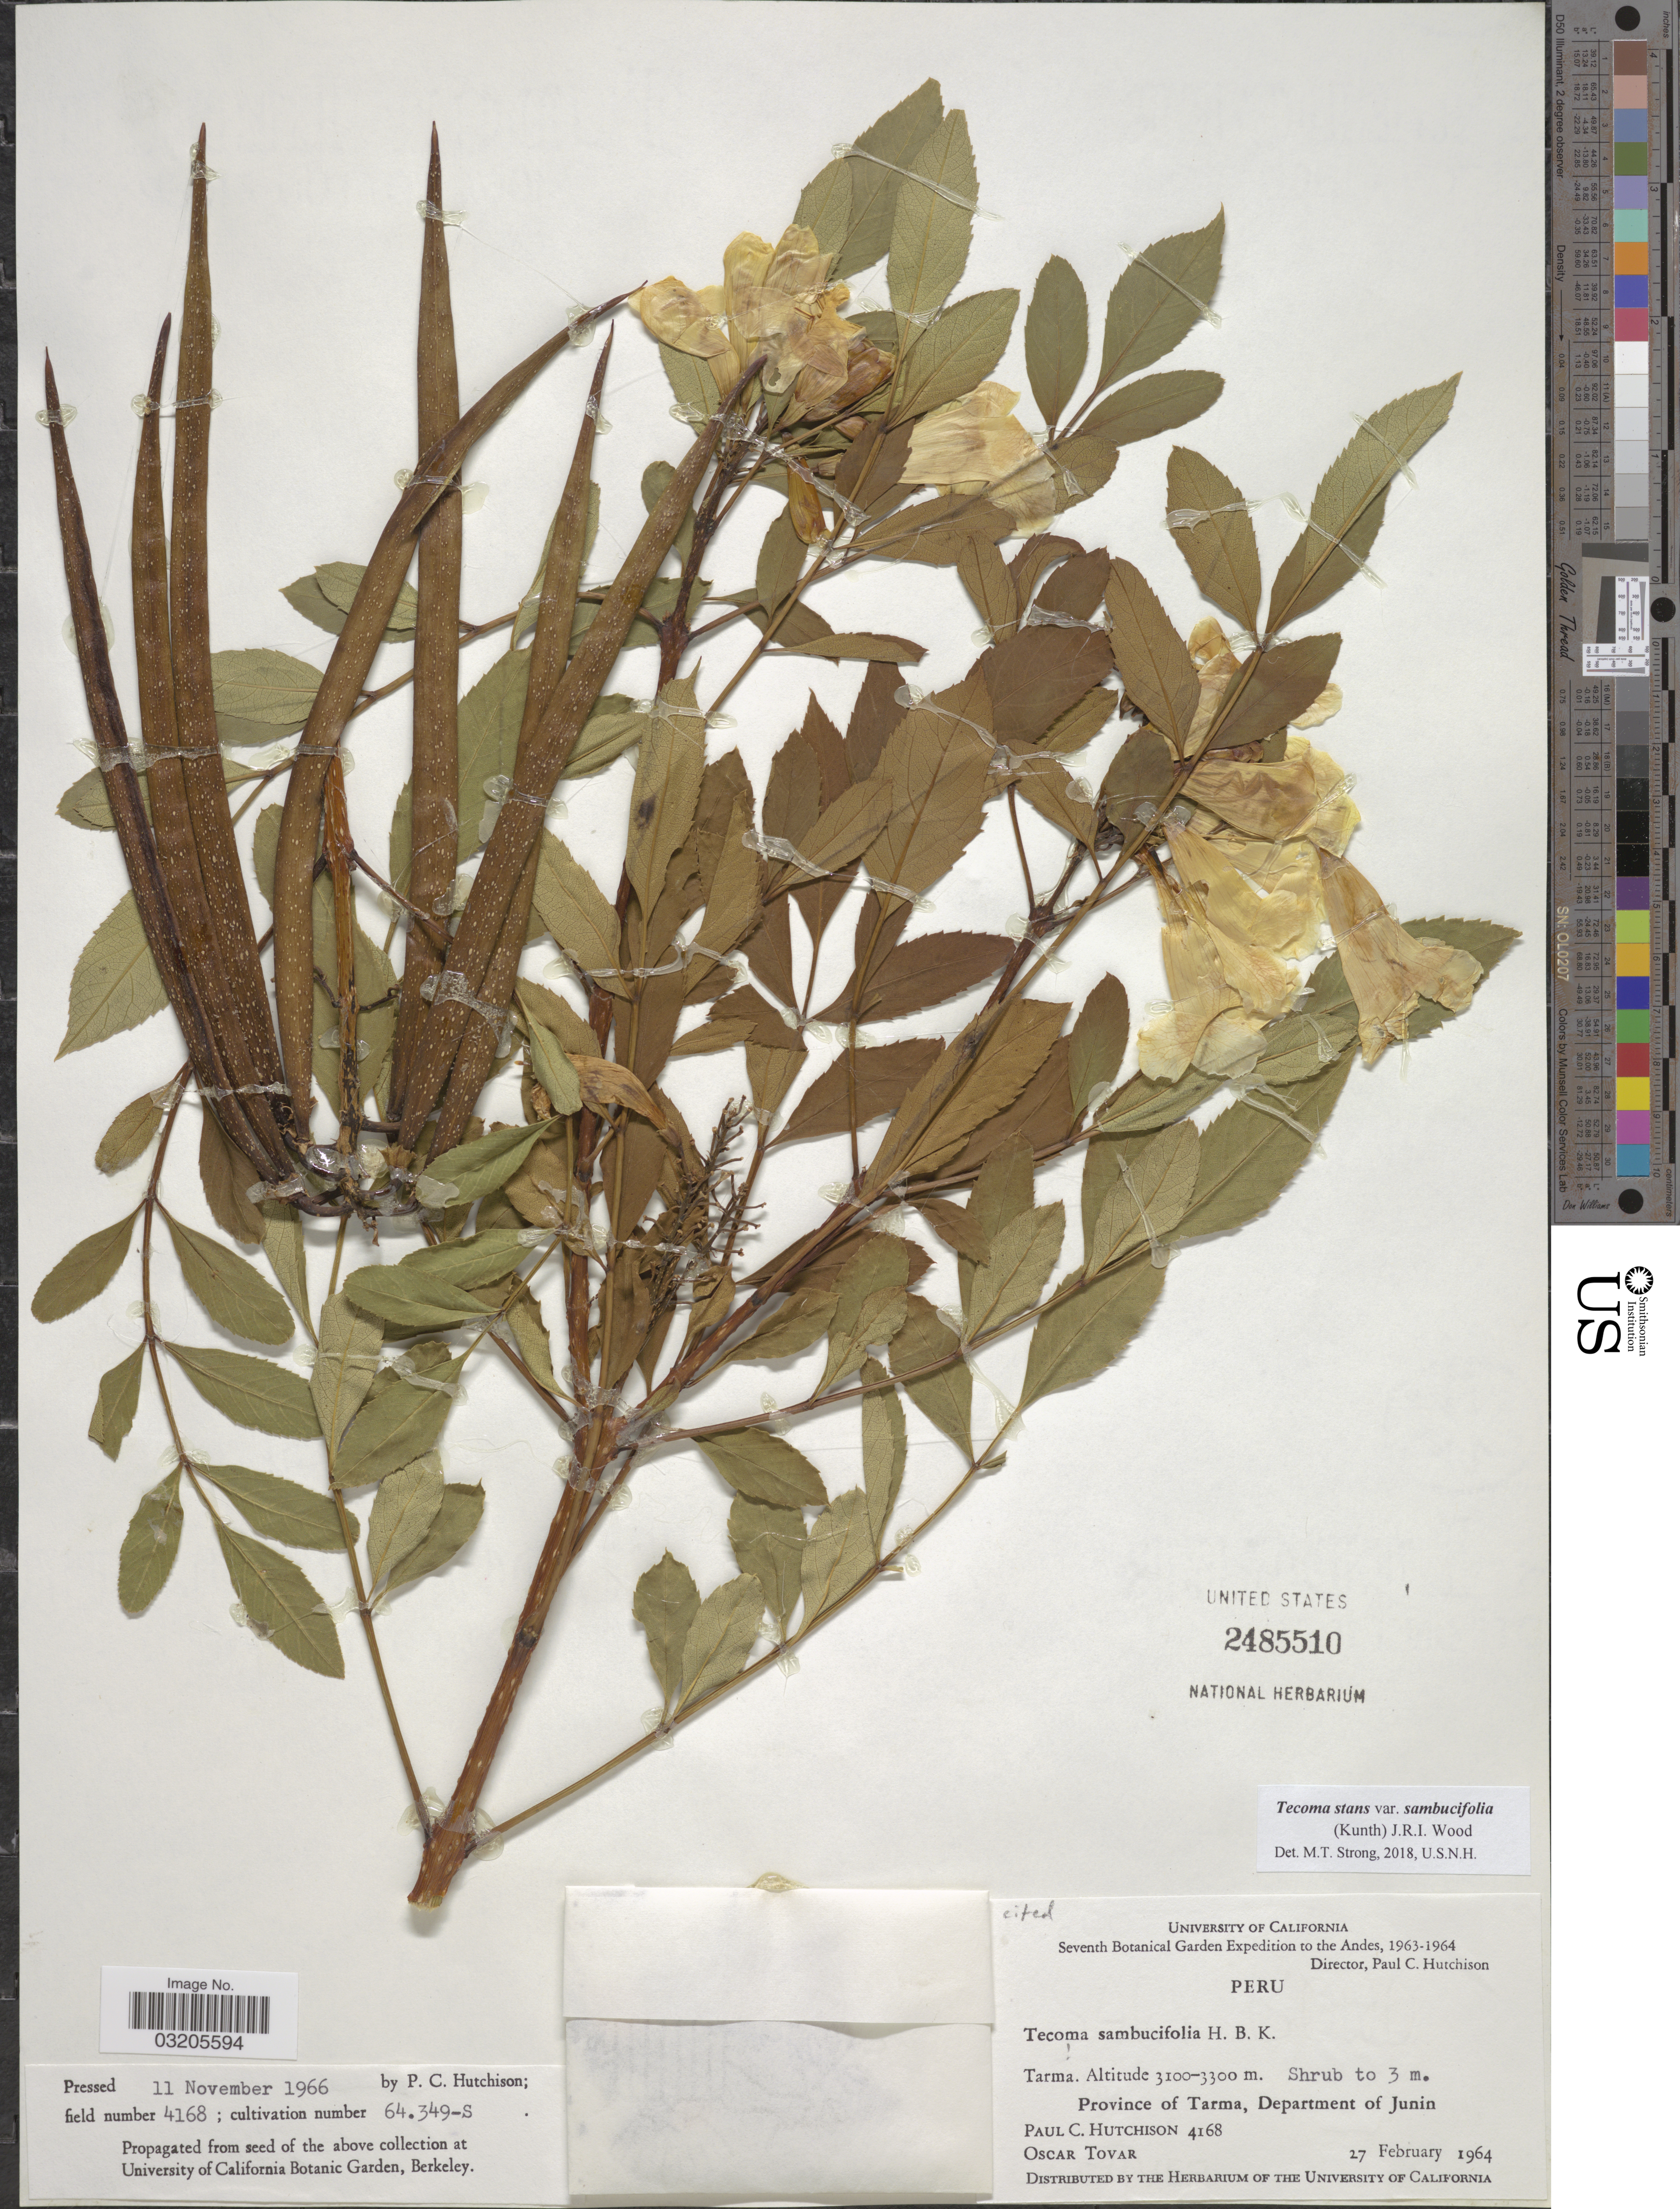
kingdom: Plantae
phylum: Tracheophyta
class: Magnoliopsida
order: Lamiales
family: Bignoniaceae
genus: Tecoma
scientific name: Tecoma stans var. sambucifolia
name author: (Kunth) J.R.I. Wood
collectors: P. C. Hutchison & Ó. Tovar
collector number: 4168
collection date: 1964-02-27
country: Peru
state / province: Junín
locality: Province of Tarma, Department of Junin. Andes.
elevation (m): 3100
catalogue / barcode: US 2485510